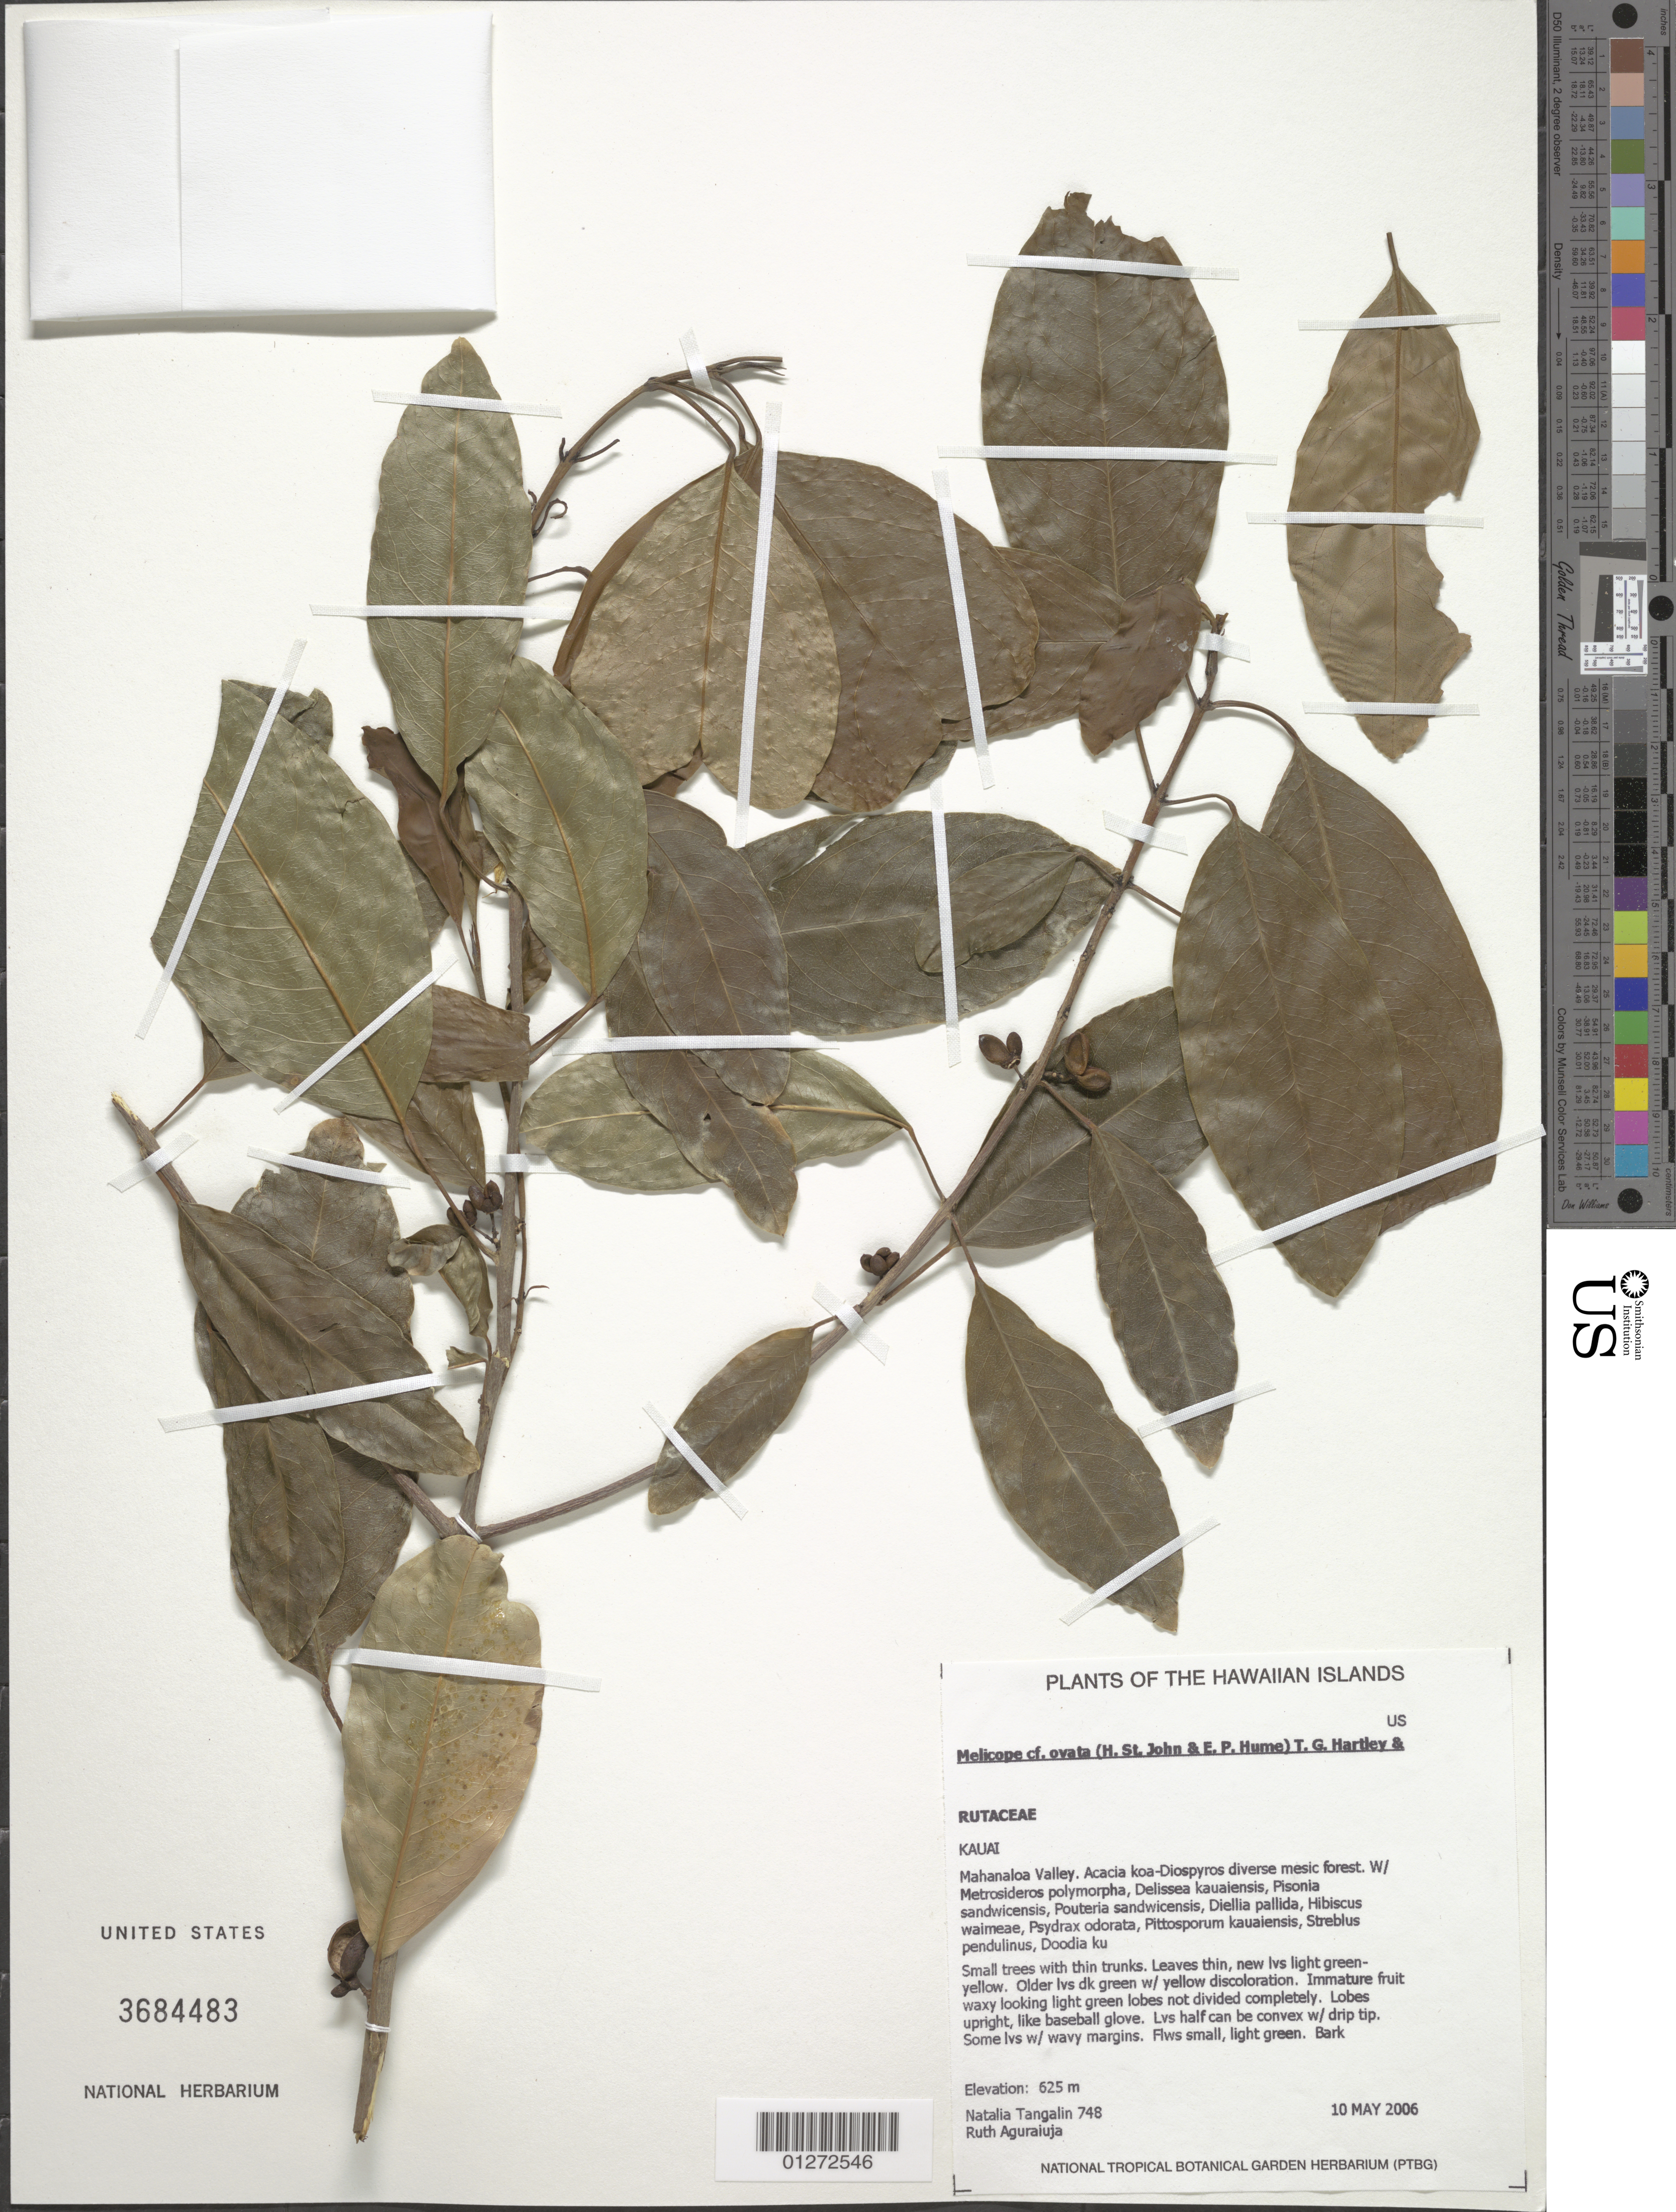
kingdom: Plantae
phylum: Tracheophyta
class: Magnoliopsida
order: Sapindales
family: Rutaceae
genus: Melicope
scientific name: Melicope ovata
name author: (H. St. John & E.P. Hume) T.G. Hartley & B.C. Stone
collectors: N. Tangalin & R. Aguraiuja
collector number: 748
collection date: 2006-05-10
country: United States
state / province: Hawaii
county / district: Kaui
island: Kaua'i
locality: Mahahaloa Valley.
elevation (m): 625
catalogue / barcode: US 3684483